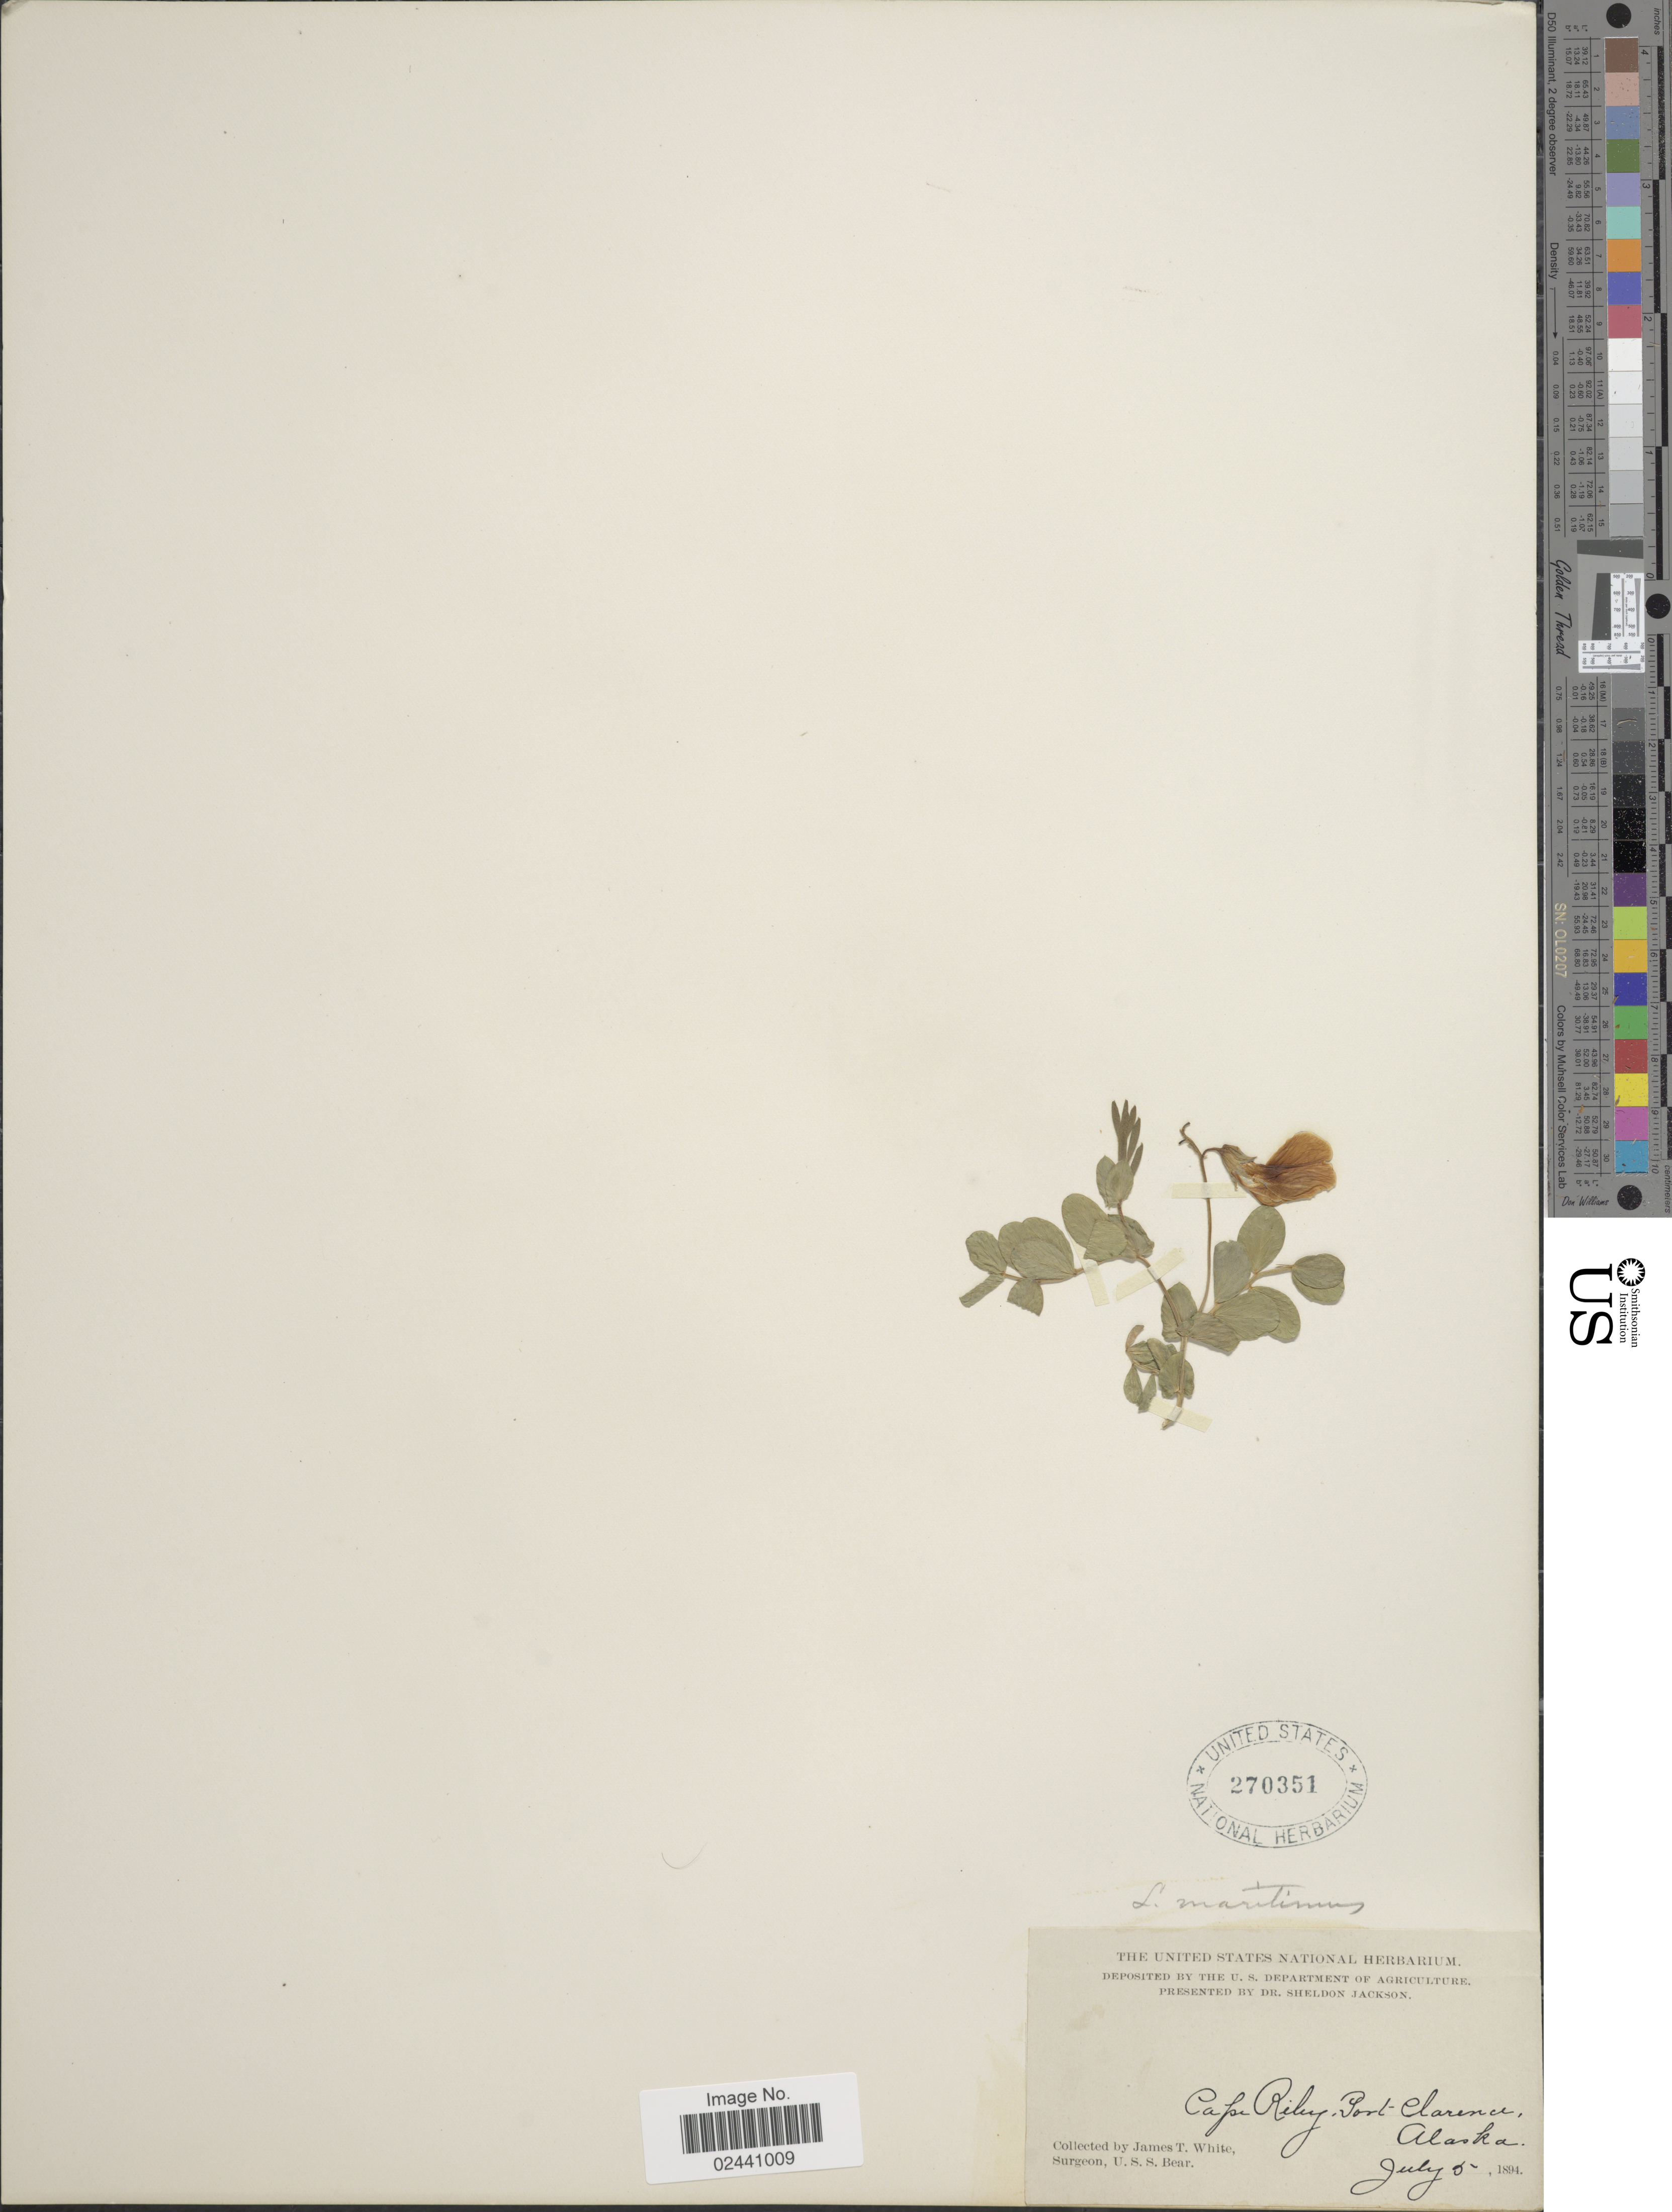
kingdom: Plantae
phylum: Tracheophyta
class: Magnoliopsida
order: Fabales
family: Fabaceae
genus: Lathyrus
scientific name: Lathyrus maritimus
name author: Torr.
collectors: J. T. White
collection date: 1894-07-05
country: United States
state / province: Alaska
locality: Cape Riley. Port Clarence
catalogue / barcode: US 270351